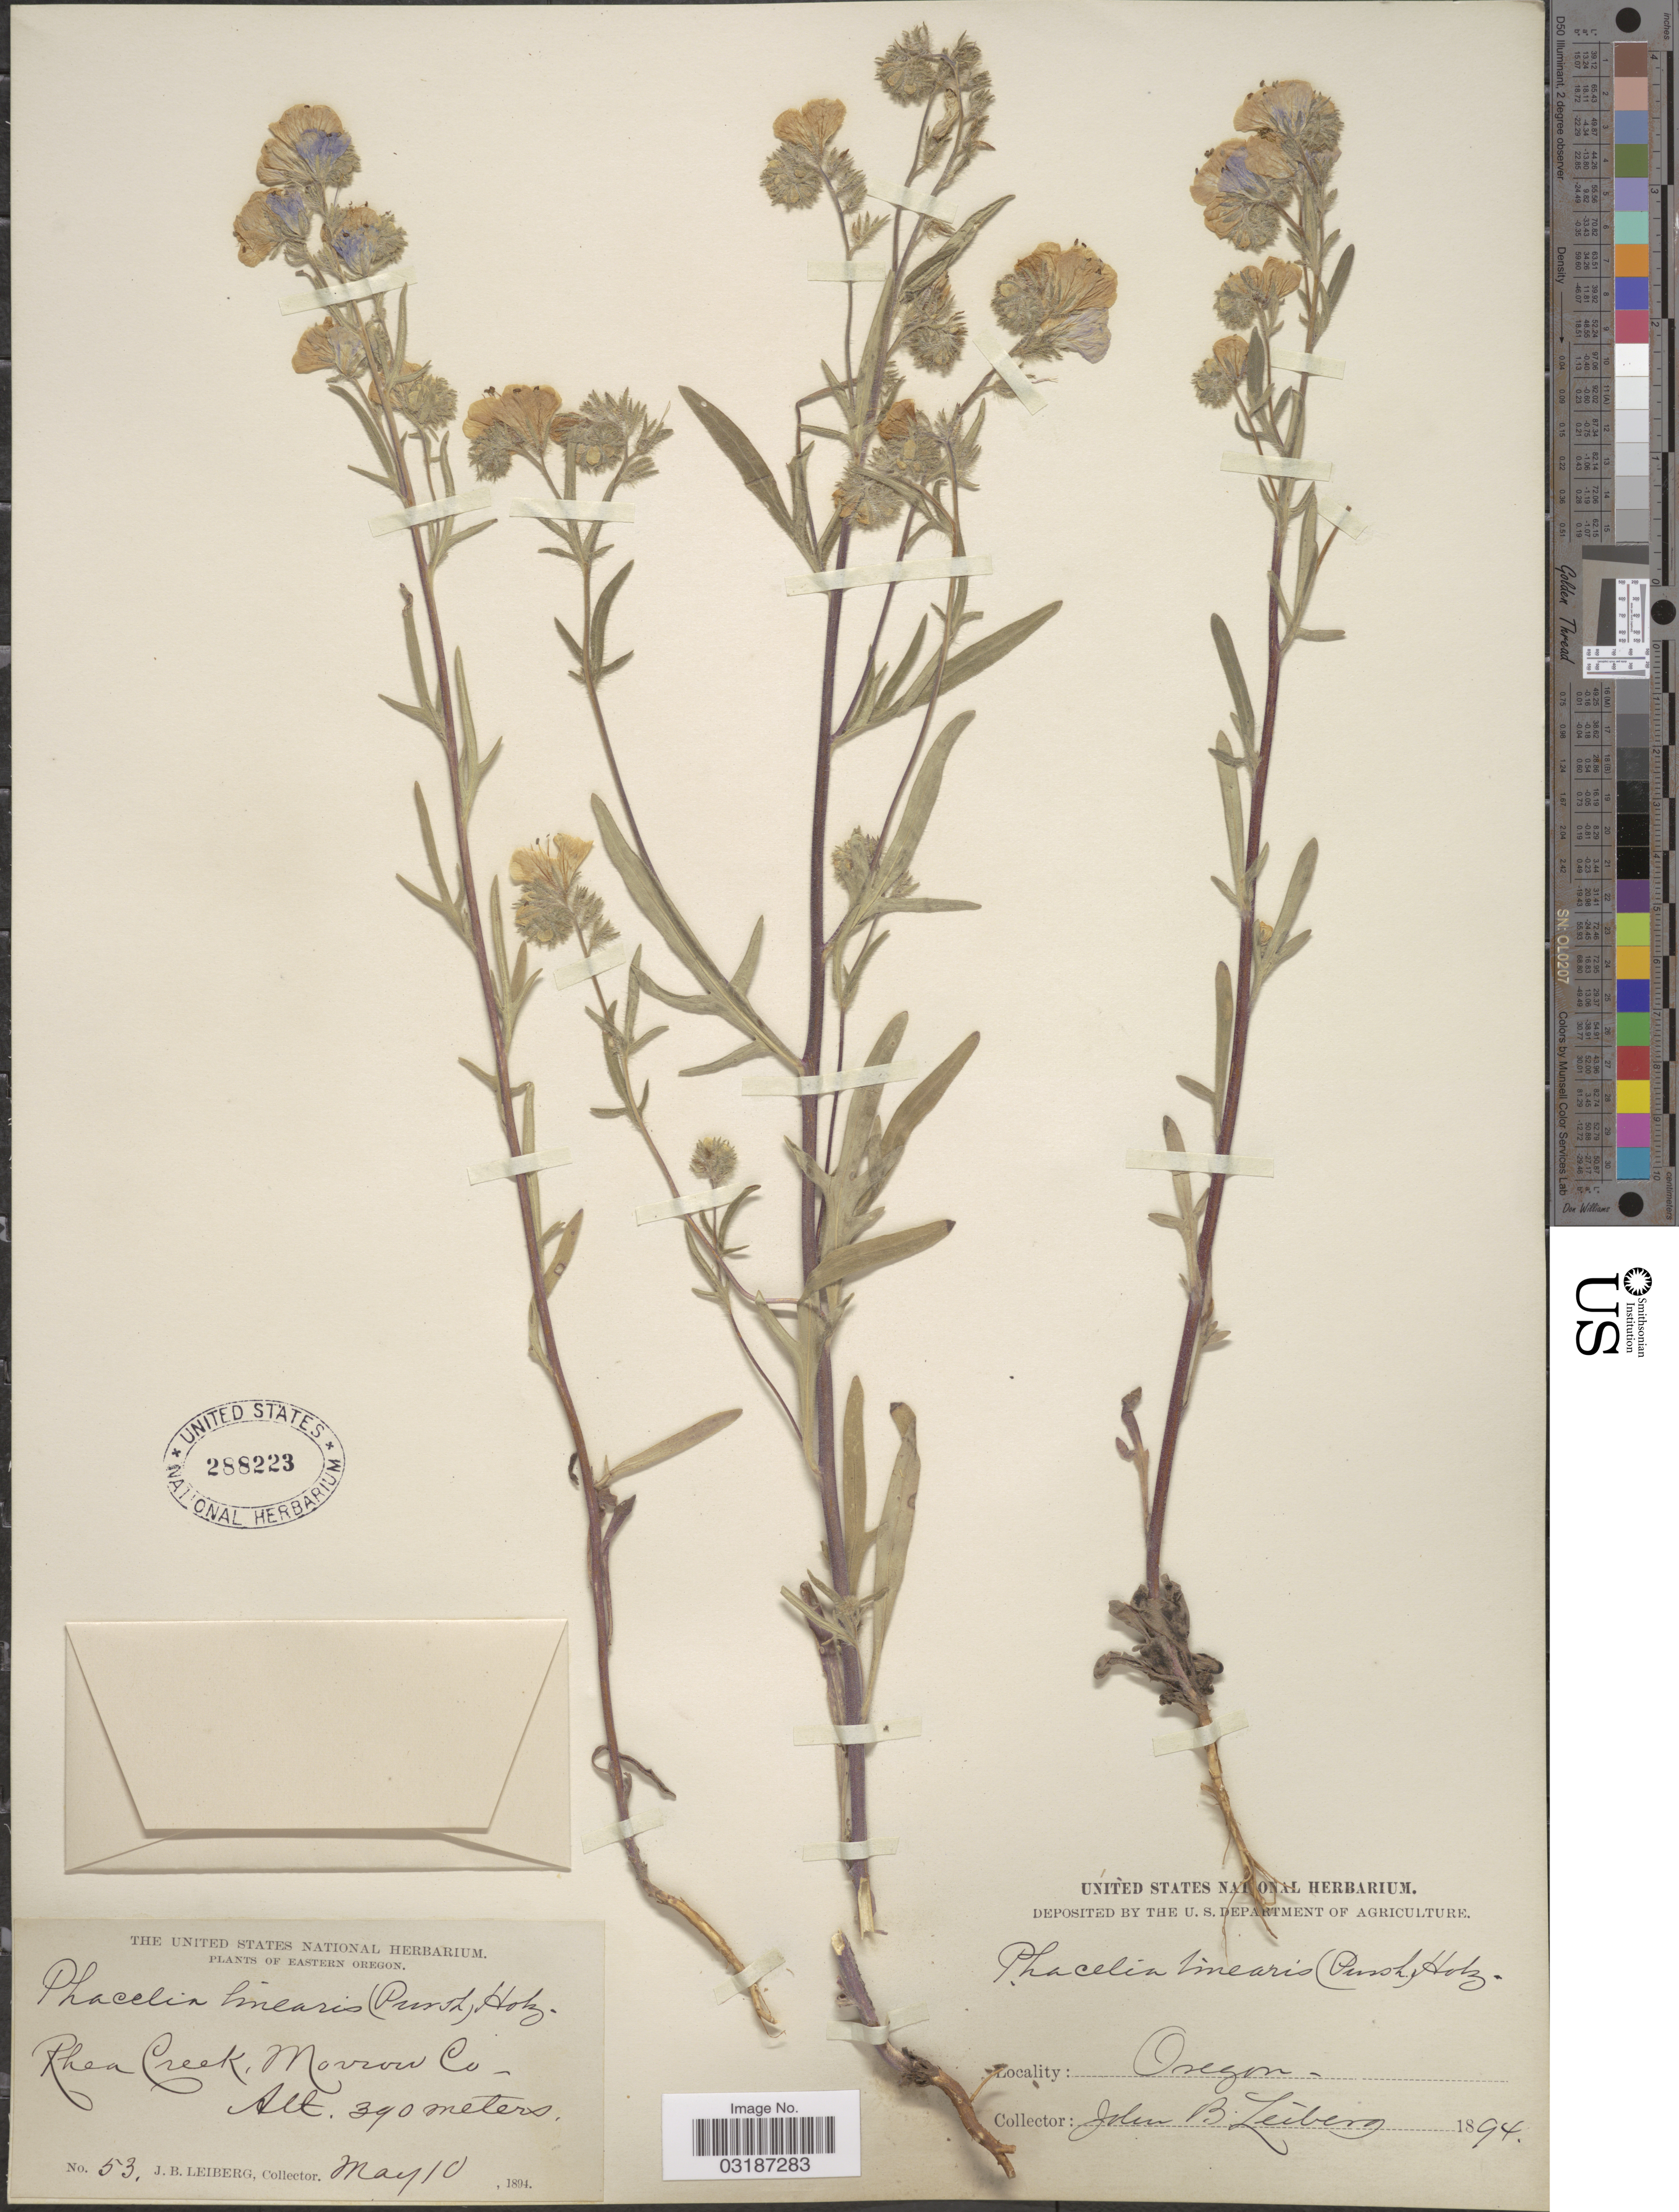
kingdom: Plantae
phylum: Tracheophyta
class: Magnoliopsida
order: Boraginales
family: Hydrophyllaceae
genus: Phacelia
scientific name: Phacelia linearis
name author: (Pursh) Holz.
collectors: J. B. Leiberg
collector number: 53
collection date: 1894-05-10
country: United States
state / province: Oregon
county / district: Morrow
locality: Eastern Oregon. Rhea Creek, Morrow Co.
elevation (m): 390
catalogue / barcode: US 288223